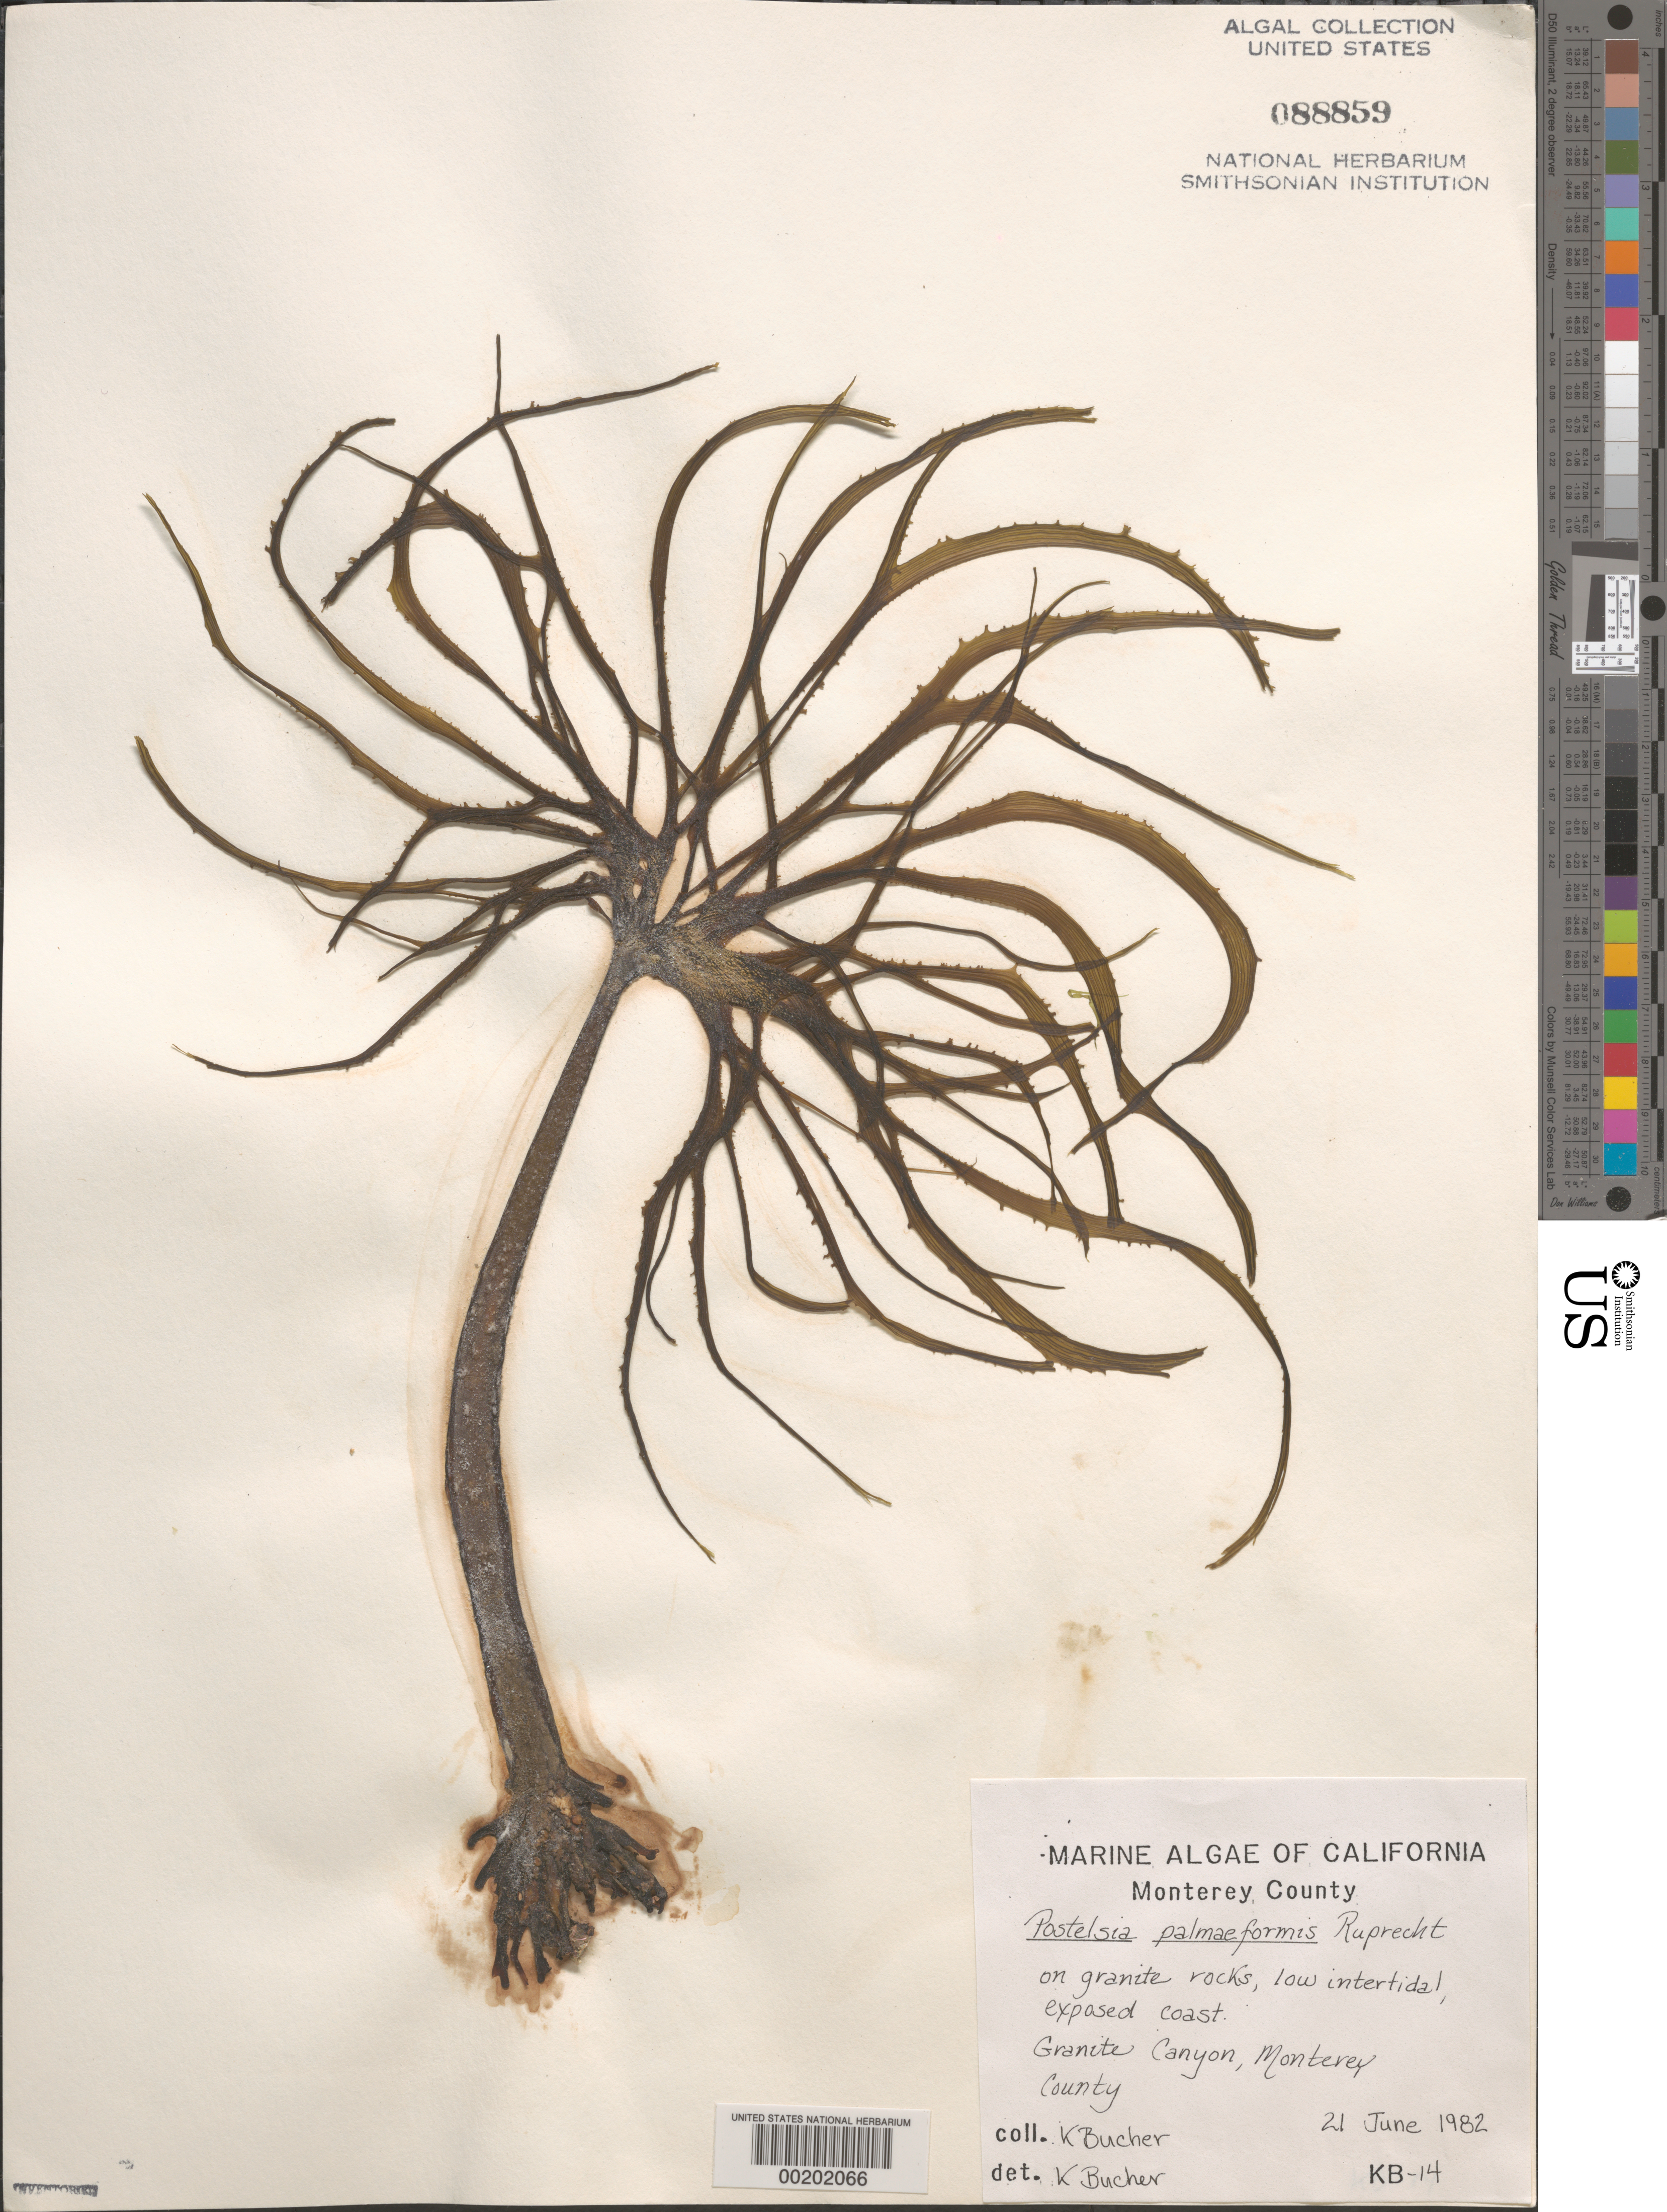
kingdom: Chromista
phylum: Ochrophyta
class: Phaeophyceae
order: Laminariales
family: Laminariaceae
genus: Postelsia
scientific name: Postelsia palmaeformis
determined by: Bucher, Katina E.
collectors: K. E. Bucher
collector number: KB-14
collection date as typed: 21 Jun 1982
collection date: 1982-06-21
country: United States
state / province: California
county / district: Monterey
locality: Granite Canyon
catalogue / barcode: US 88859